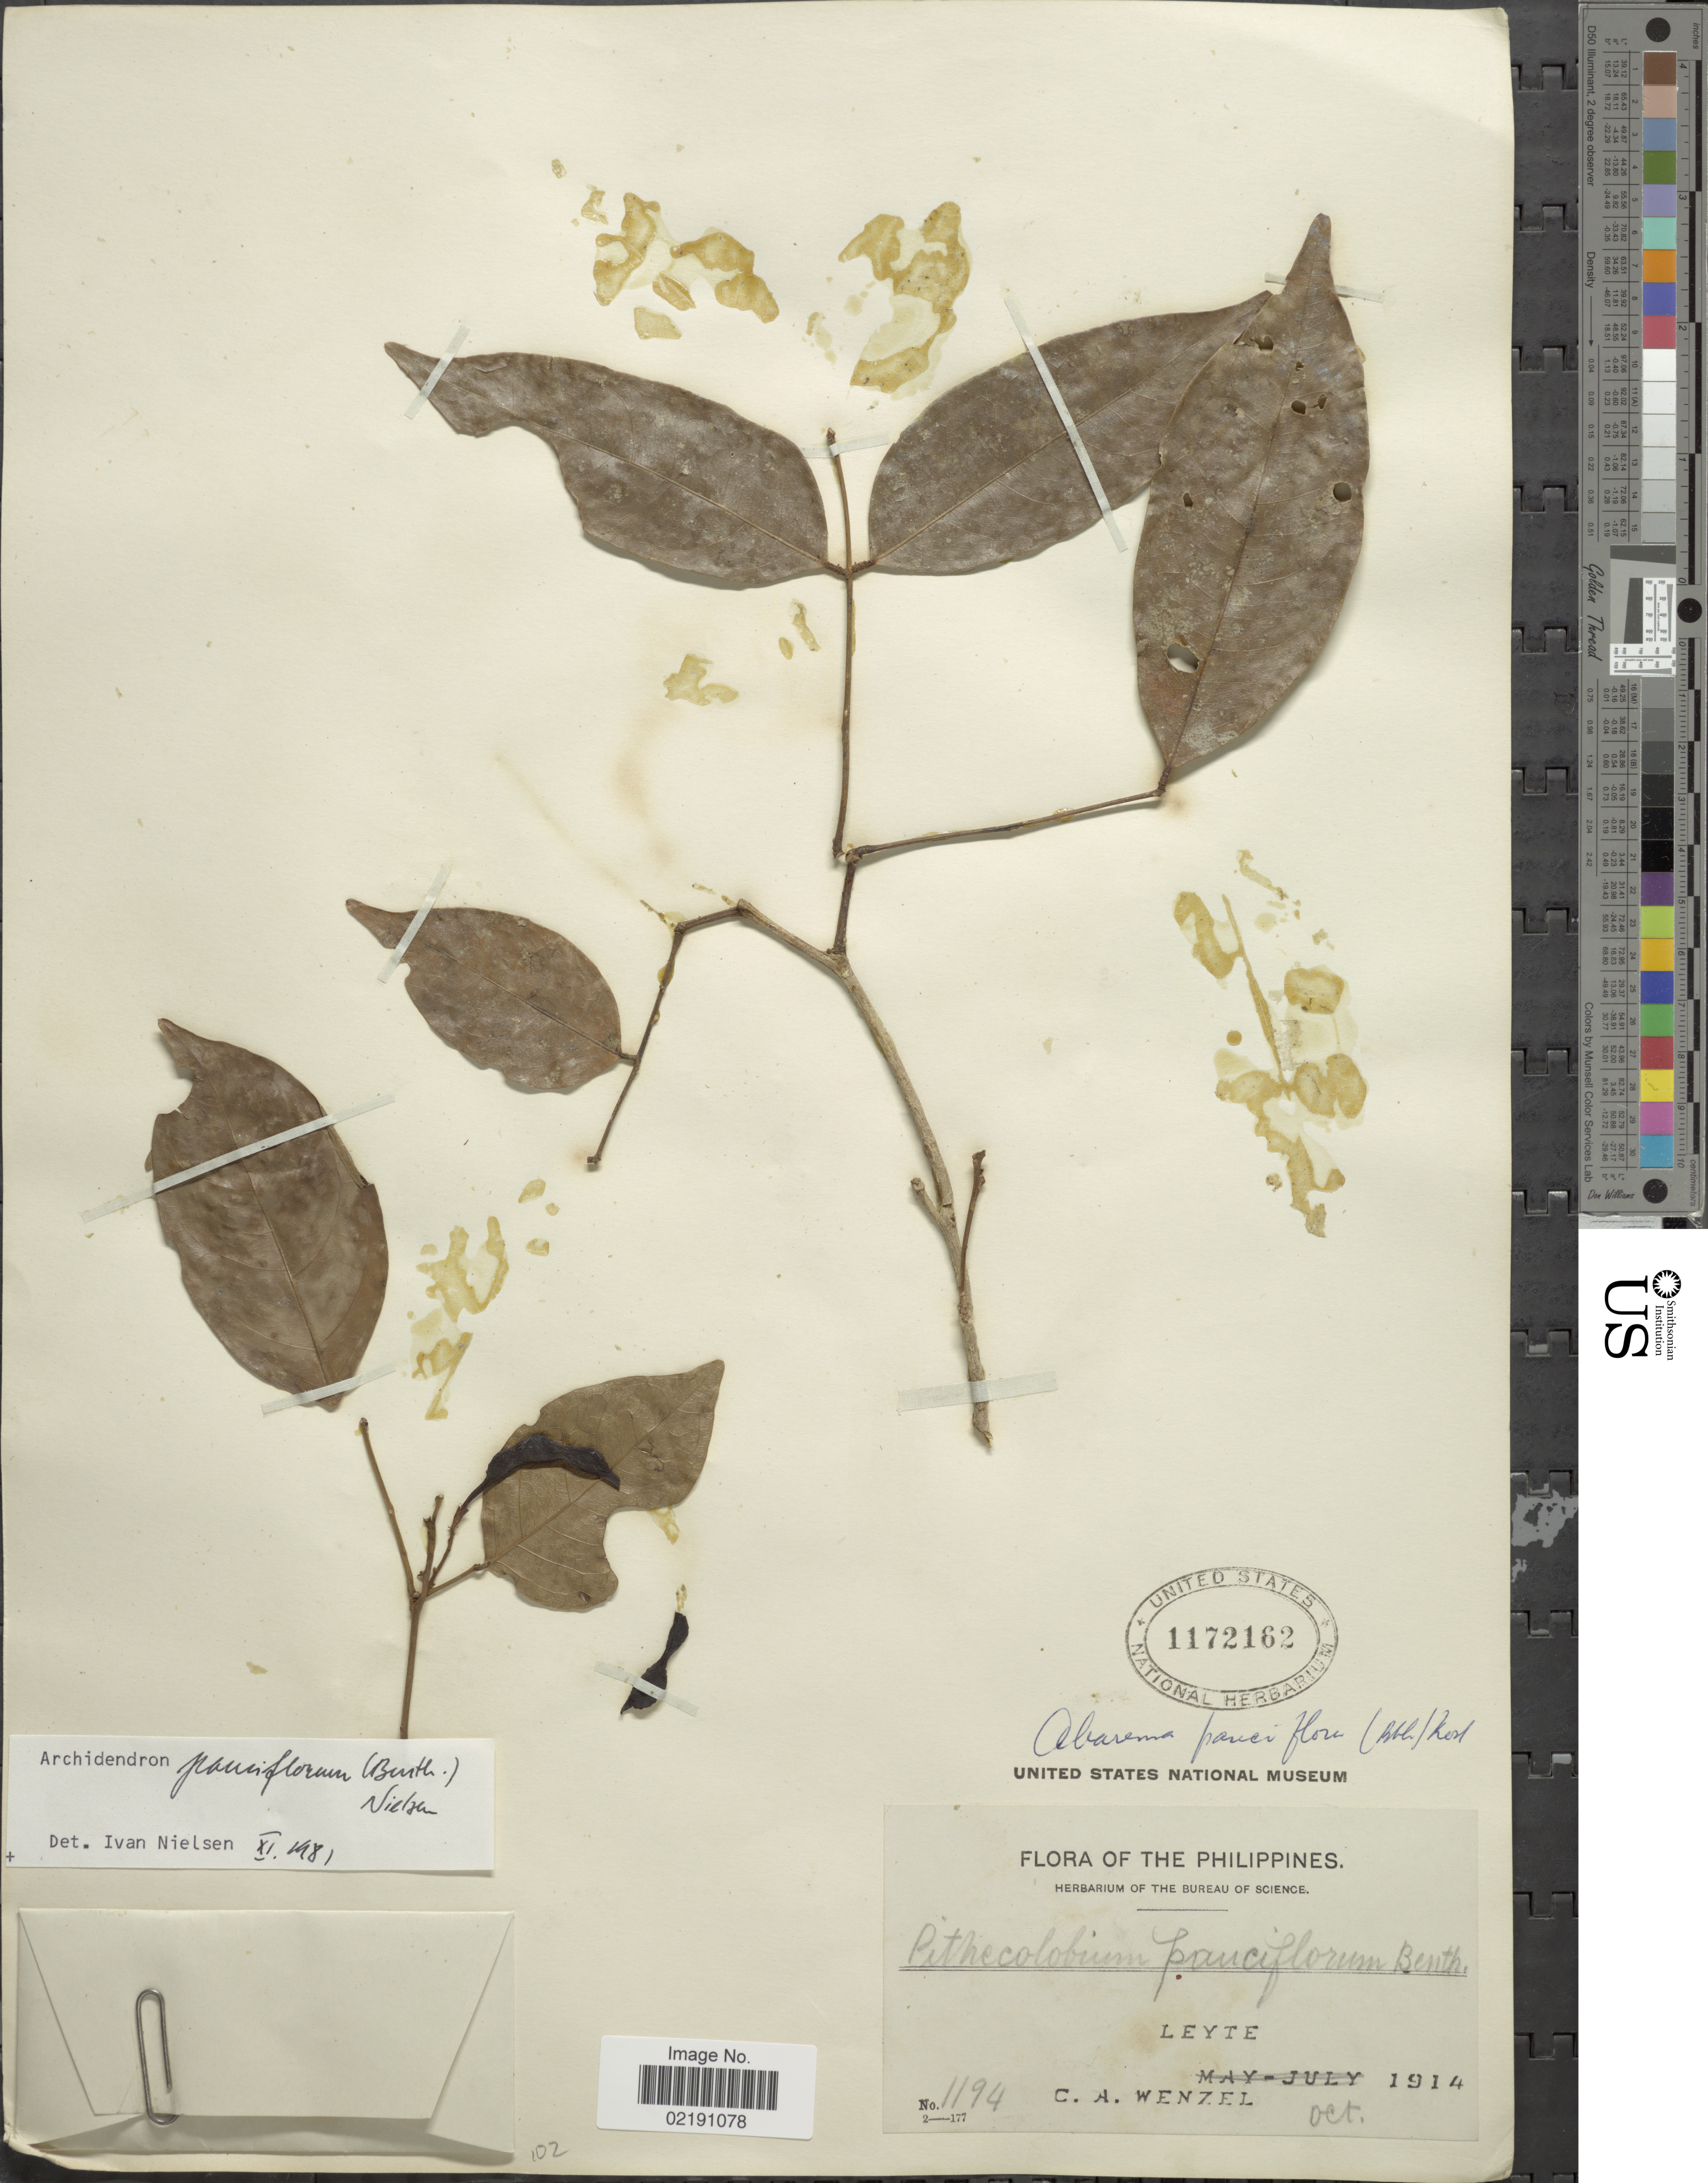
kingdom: Plantae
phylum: Tracheophyta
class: Magnoliopsida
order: Fabales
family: Fabaceae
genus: Archidendron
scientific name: Archidendron pauciflorum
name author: (Benth.) I.C. Nielsen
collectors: C. Wenzel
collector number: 1194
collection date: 1914-10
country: Philippines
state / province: Eastern Visayas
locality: Leyte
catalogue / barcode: US 1172162